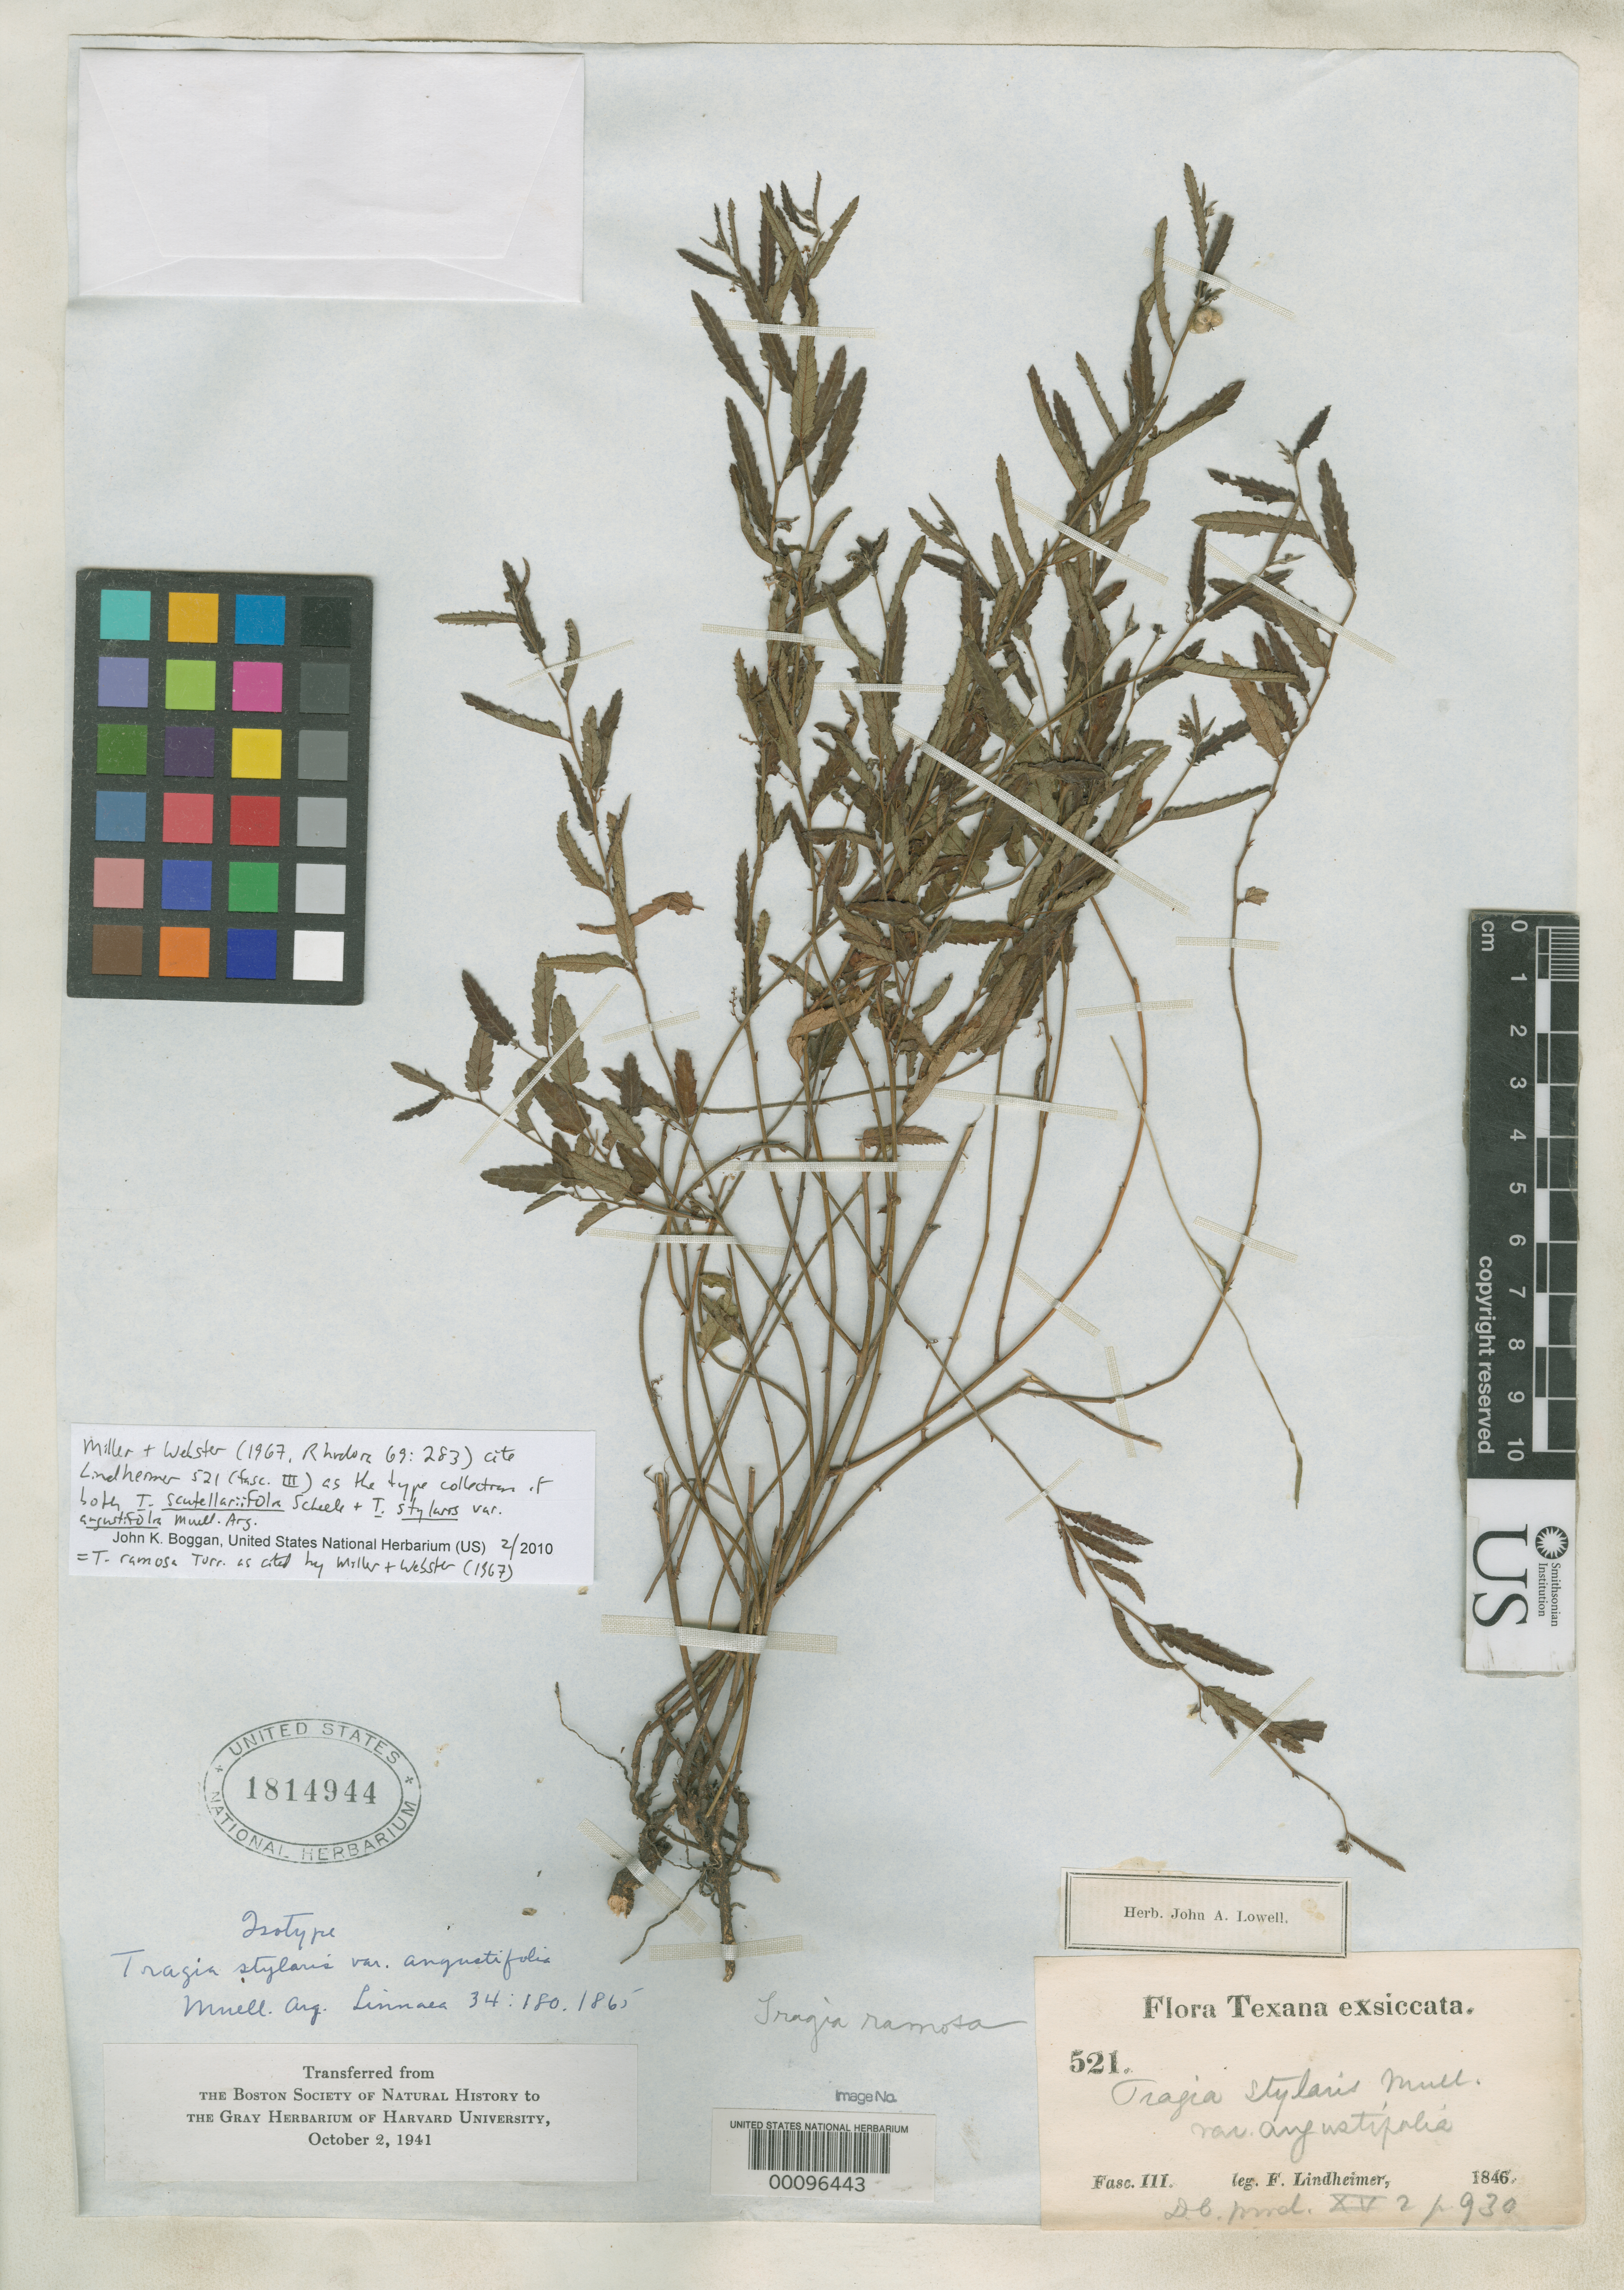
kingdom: Plantae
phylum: Tracheophyta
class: Magnoliopsida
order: Malpighiales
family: Euphorbiaceae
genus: Tragia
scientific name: Tragia scutellariifolia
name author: Scheele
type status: Isotype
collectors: F. J. Lindheimer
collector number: III 521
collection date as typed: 1846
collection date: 1846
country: United States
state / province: Texas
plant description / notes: T. scutellariifolia Scheele & T. stylaris [var.] angustifolia Müll. Arg. both based on the same type according to Miller & Webster, Rhodora 69: 283 (1967).; Also a type of Tragia stylaris [var.] angustifolia Müll. Arg.; T. scutellariifolia Scheele & T. stylaris [var.] angustifolia Müll. Arg. both based on the same type according to Miller & Webster, Rhodora 69: 283 (1967).; Also a type of Tragia scutellariifolia Scheele.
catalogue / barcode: US 1814944